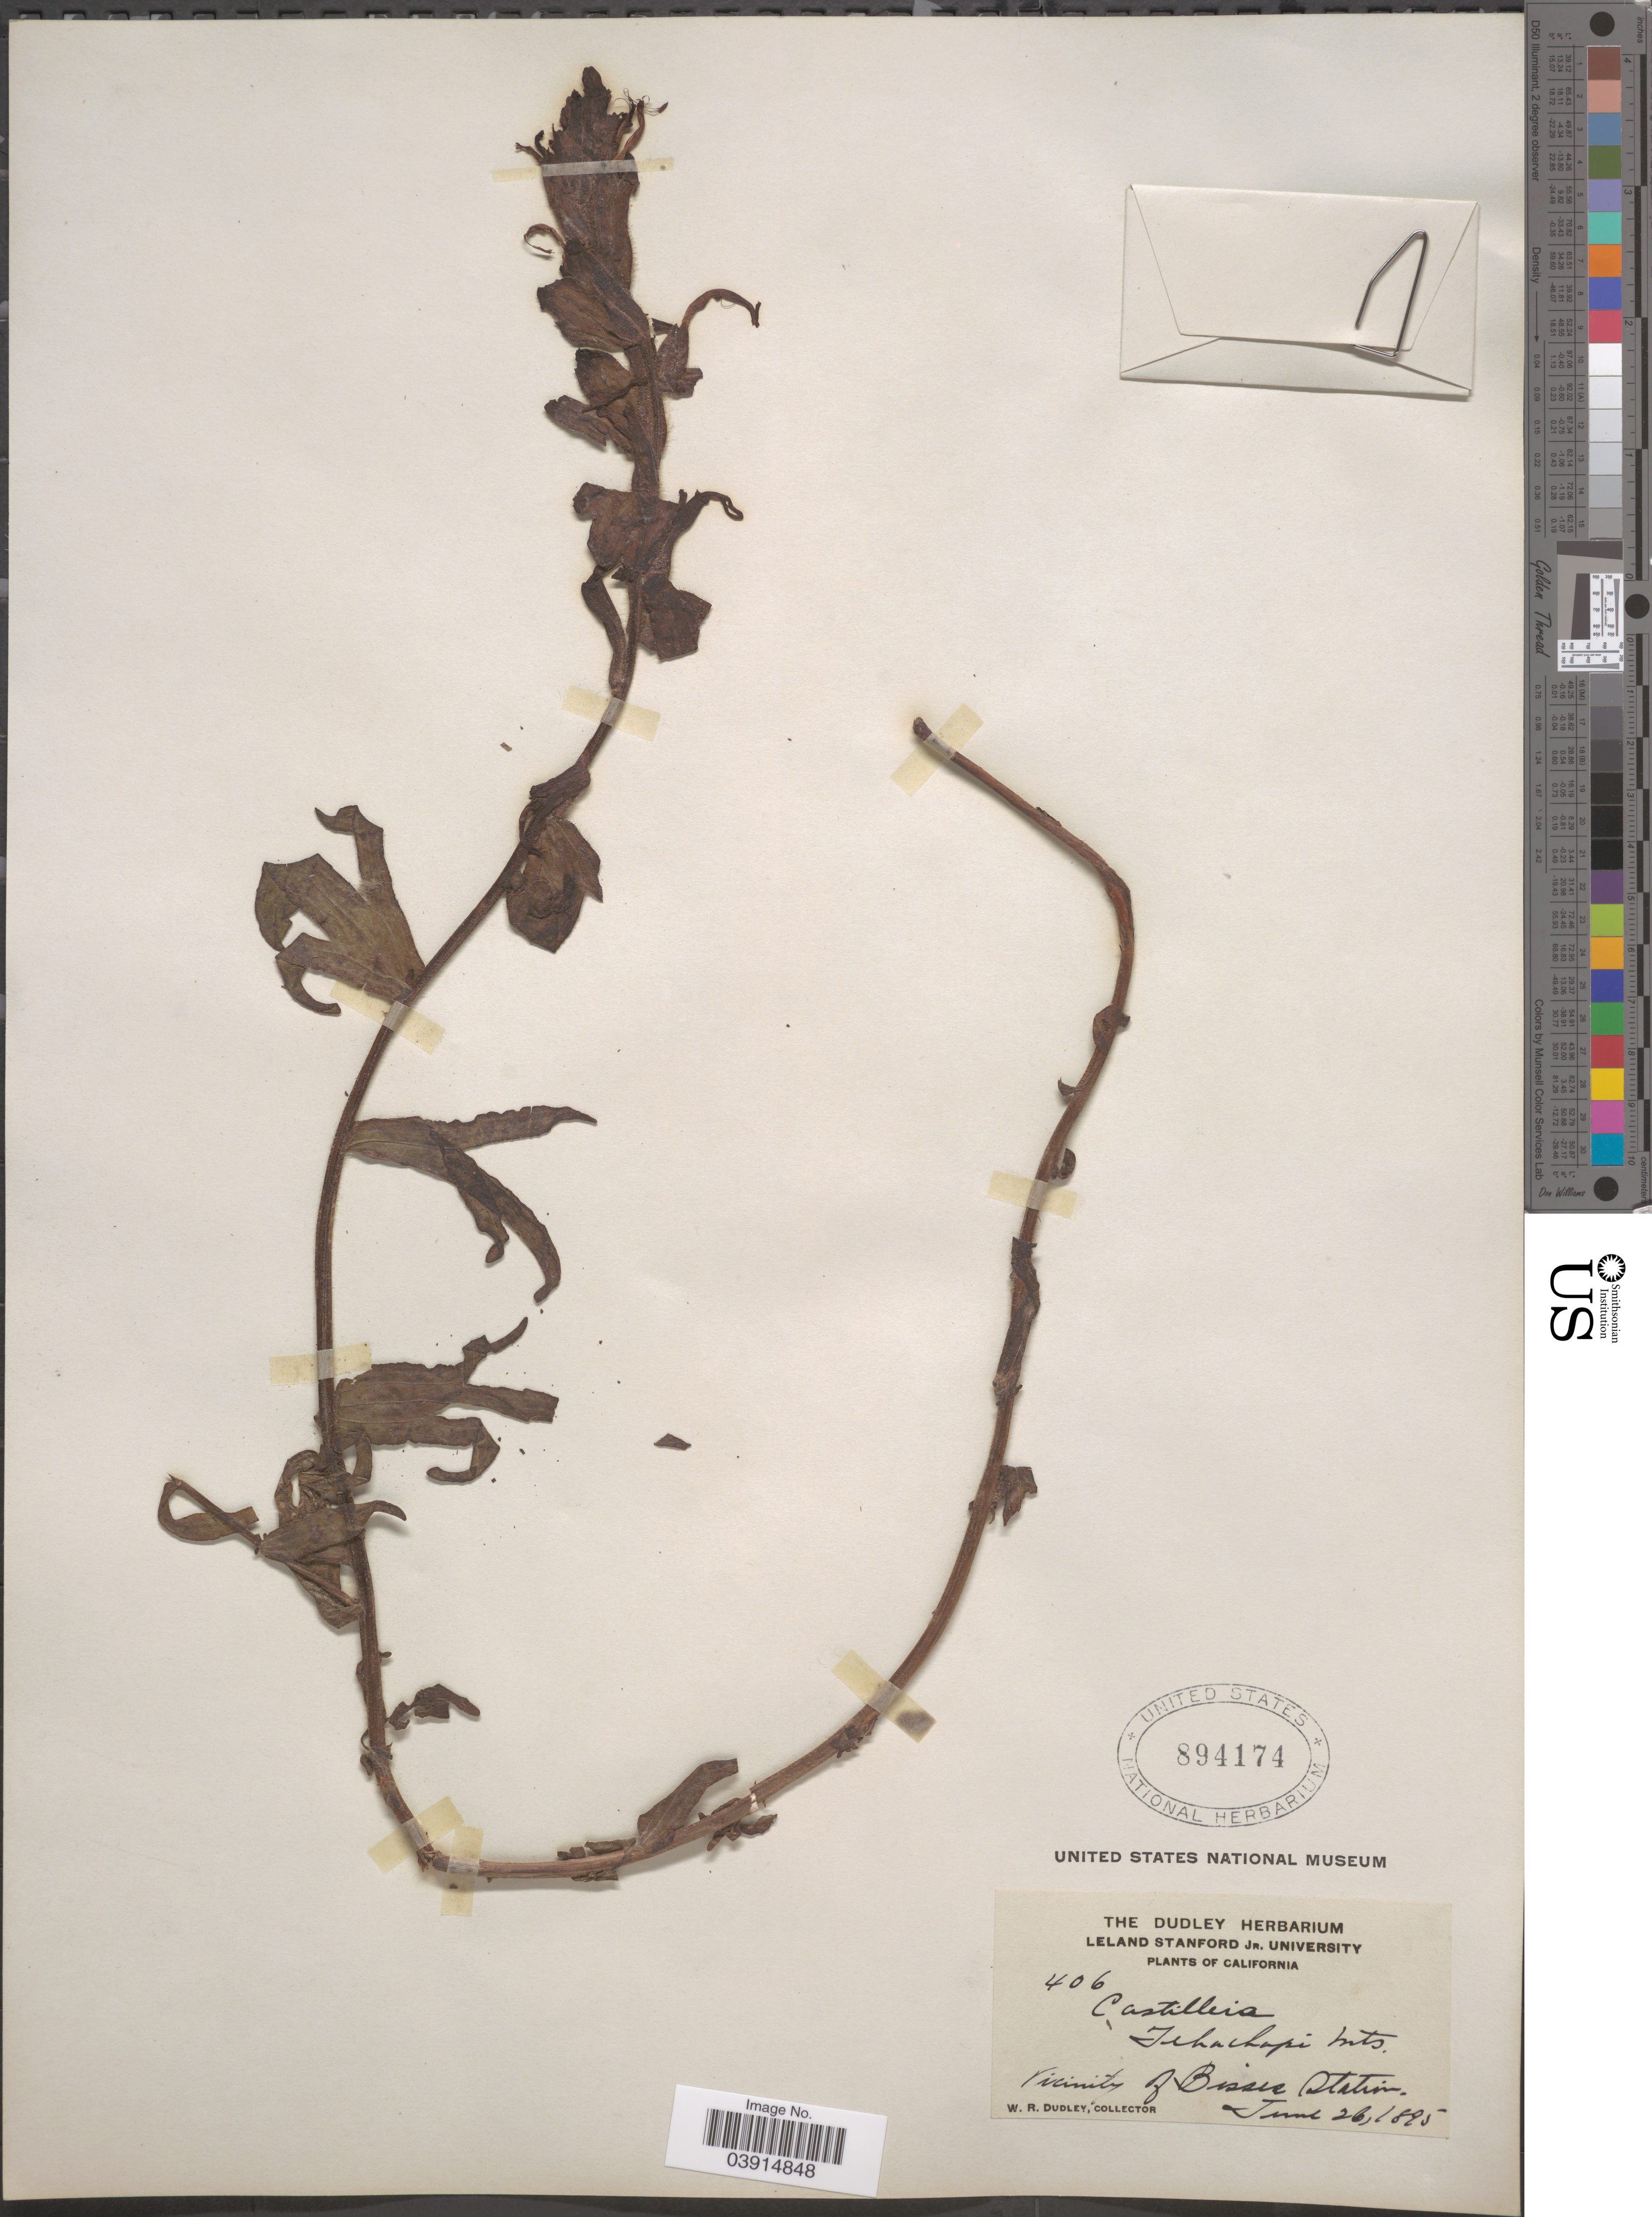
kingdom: Plantae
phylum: Tracheophyta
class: Magnoliopsida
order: Lamiales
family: Orobanchaceae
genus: Castilleja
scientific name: Castilleja sp.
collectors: W. Dudley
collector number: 406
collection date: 1895-06-26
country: United States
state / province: California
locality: Tehachapi Mts. Vicinity of Bisses Station.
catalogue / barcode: US 894174